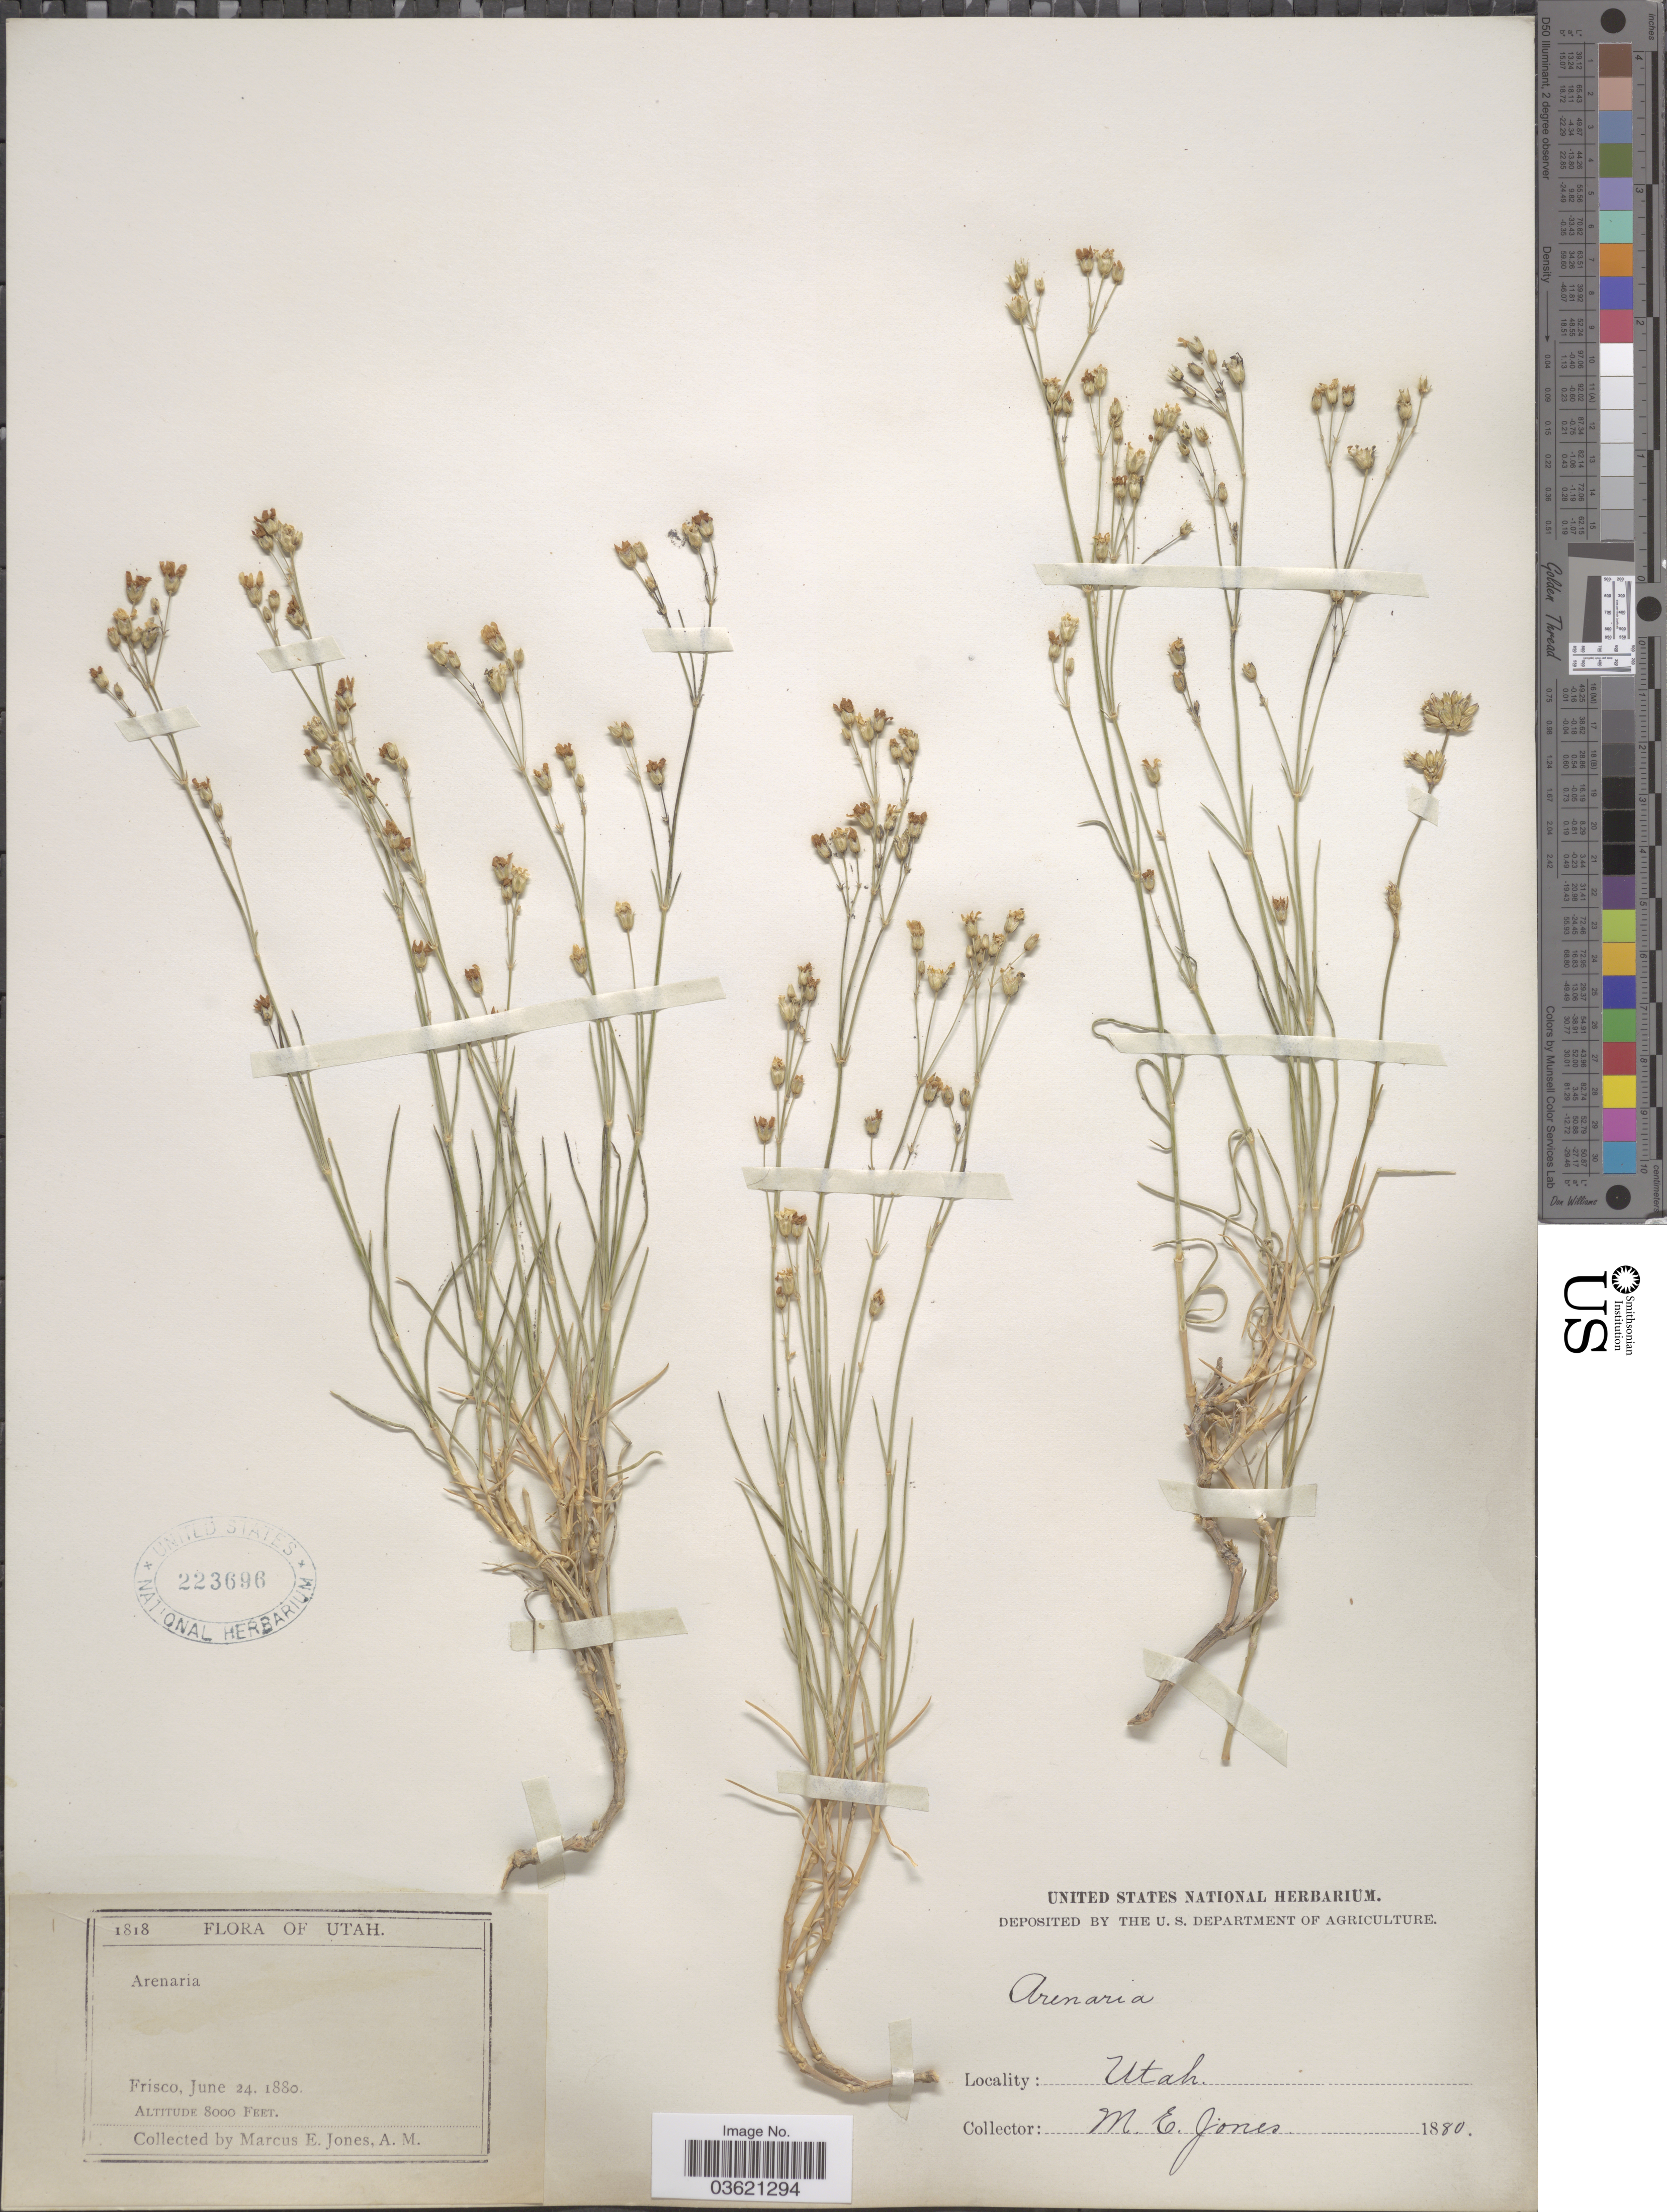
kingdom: Plantae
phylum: Tracheophyta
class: Magnoliopsida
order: Caryophyllales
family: Caryophyllaceae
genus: Eremogone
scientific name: Eremogone ferrisiae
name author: (Abrams) R.L. Hartm. & Rabeler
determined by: Hartman, R. L.; Rabeler, R. K.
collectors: M. E. Jones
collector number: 1818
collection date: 1880-06-24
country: United States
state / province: Utah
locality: Frisco.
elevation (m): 2438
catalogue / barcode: US 223696